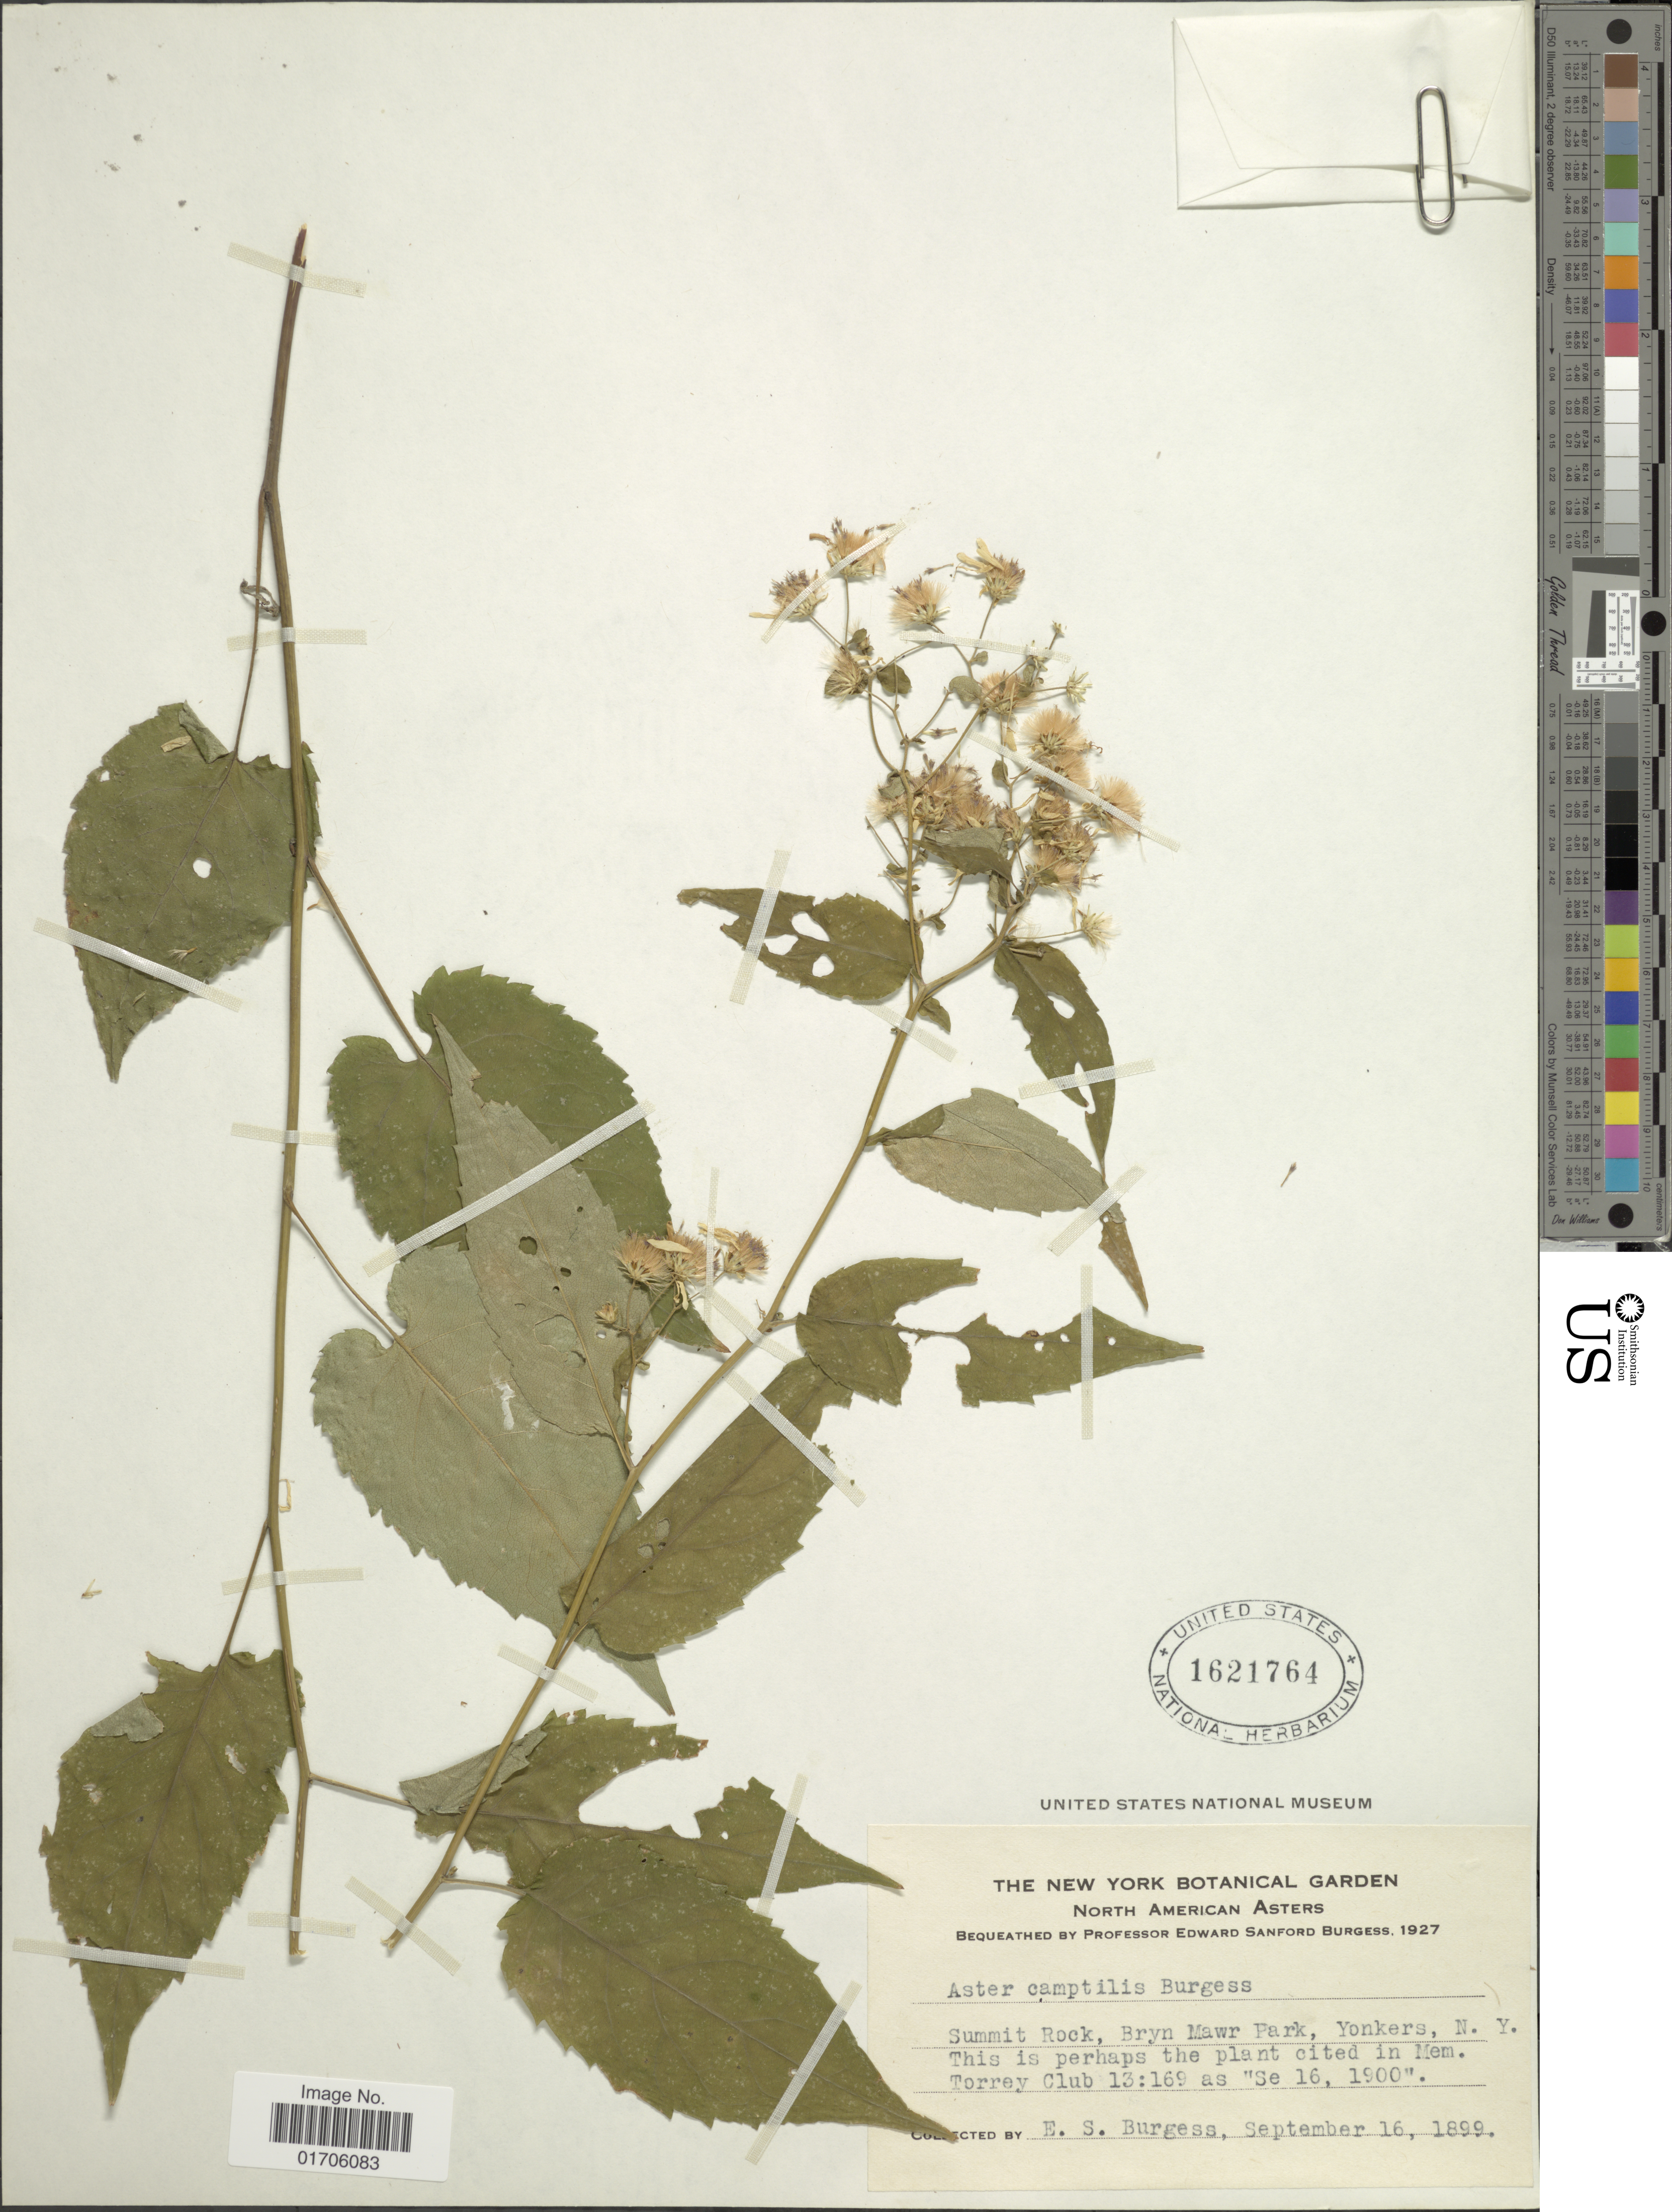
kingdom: Plantae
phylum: Tracheophyta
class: Magnoliopsida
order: Asterales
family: Asteraceae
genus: Aster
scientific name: Aster camptilis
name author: E.S. Burgess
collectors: E. Burgess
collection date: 1899-09-16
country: United States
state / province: New York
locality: Summit Rock, Bryn Mawr Park, Yonkers, N.Y.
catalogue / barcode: US 1621764